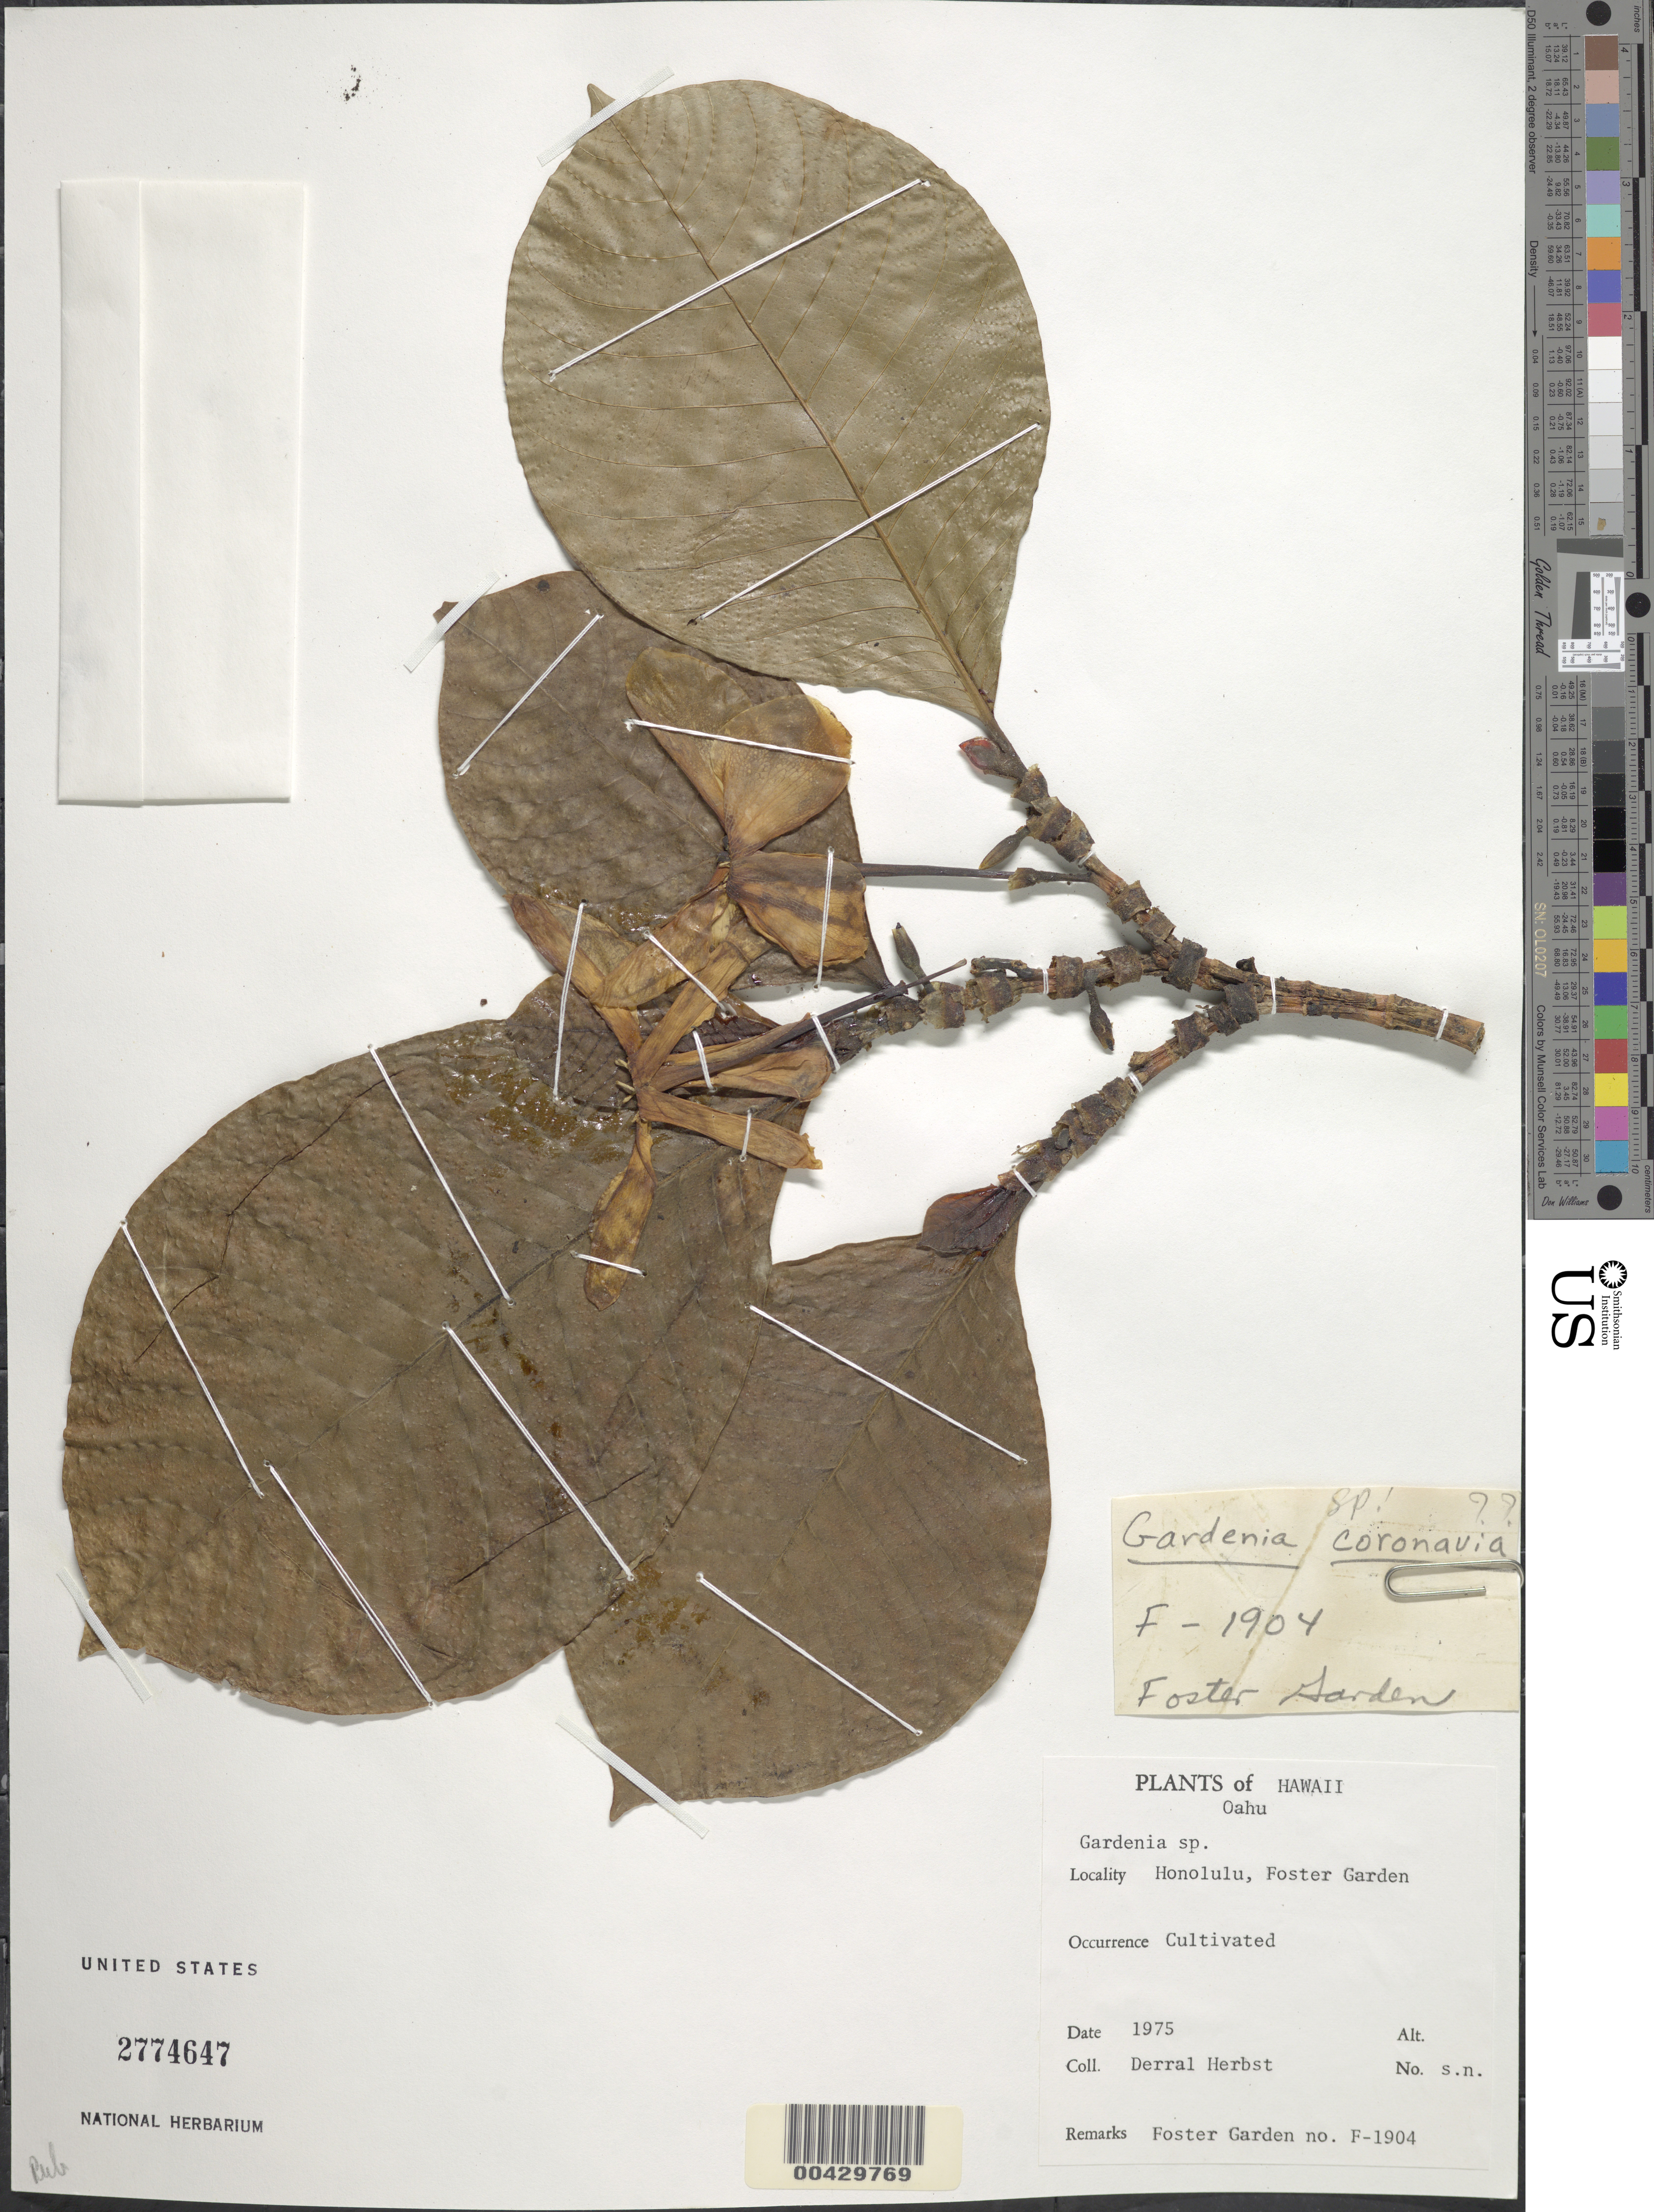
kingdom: Plantae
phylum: Tracheophyta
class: Magnoliopsida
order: Gentianales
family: Rubiaceae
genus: Gardenia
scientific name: Gardenia coronaria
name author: Buch.-Ham.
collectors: D. R. Herbst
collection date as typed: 1975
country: United States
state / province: Hawaii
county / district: Honolulu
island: Oahu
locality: Honolulu, Foster Garden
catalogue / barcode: US 2774647